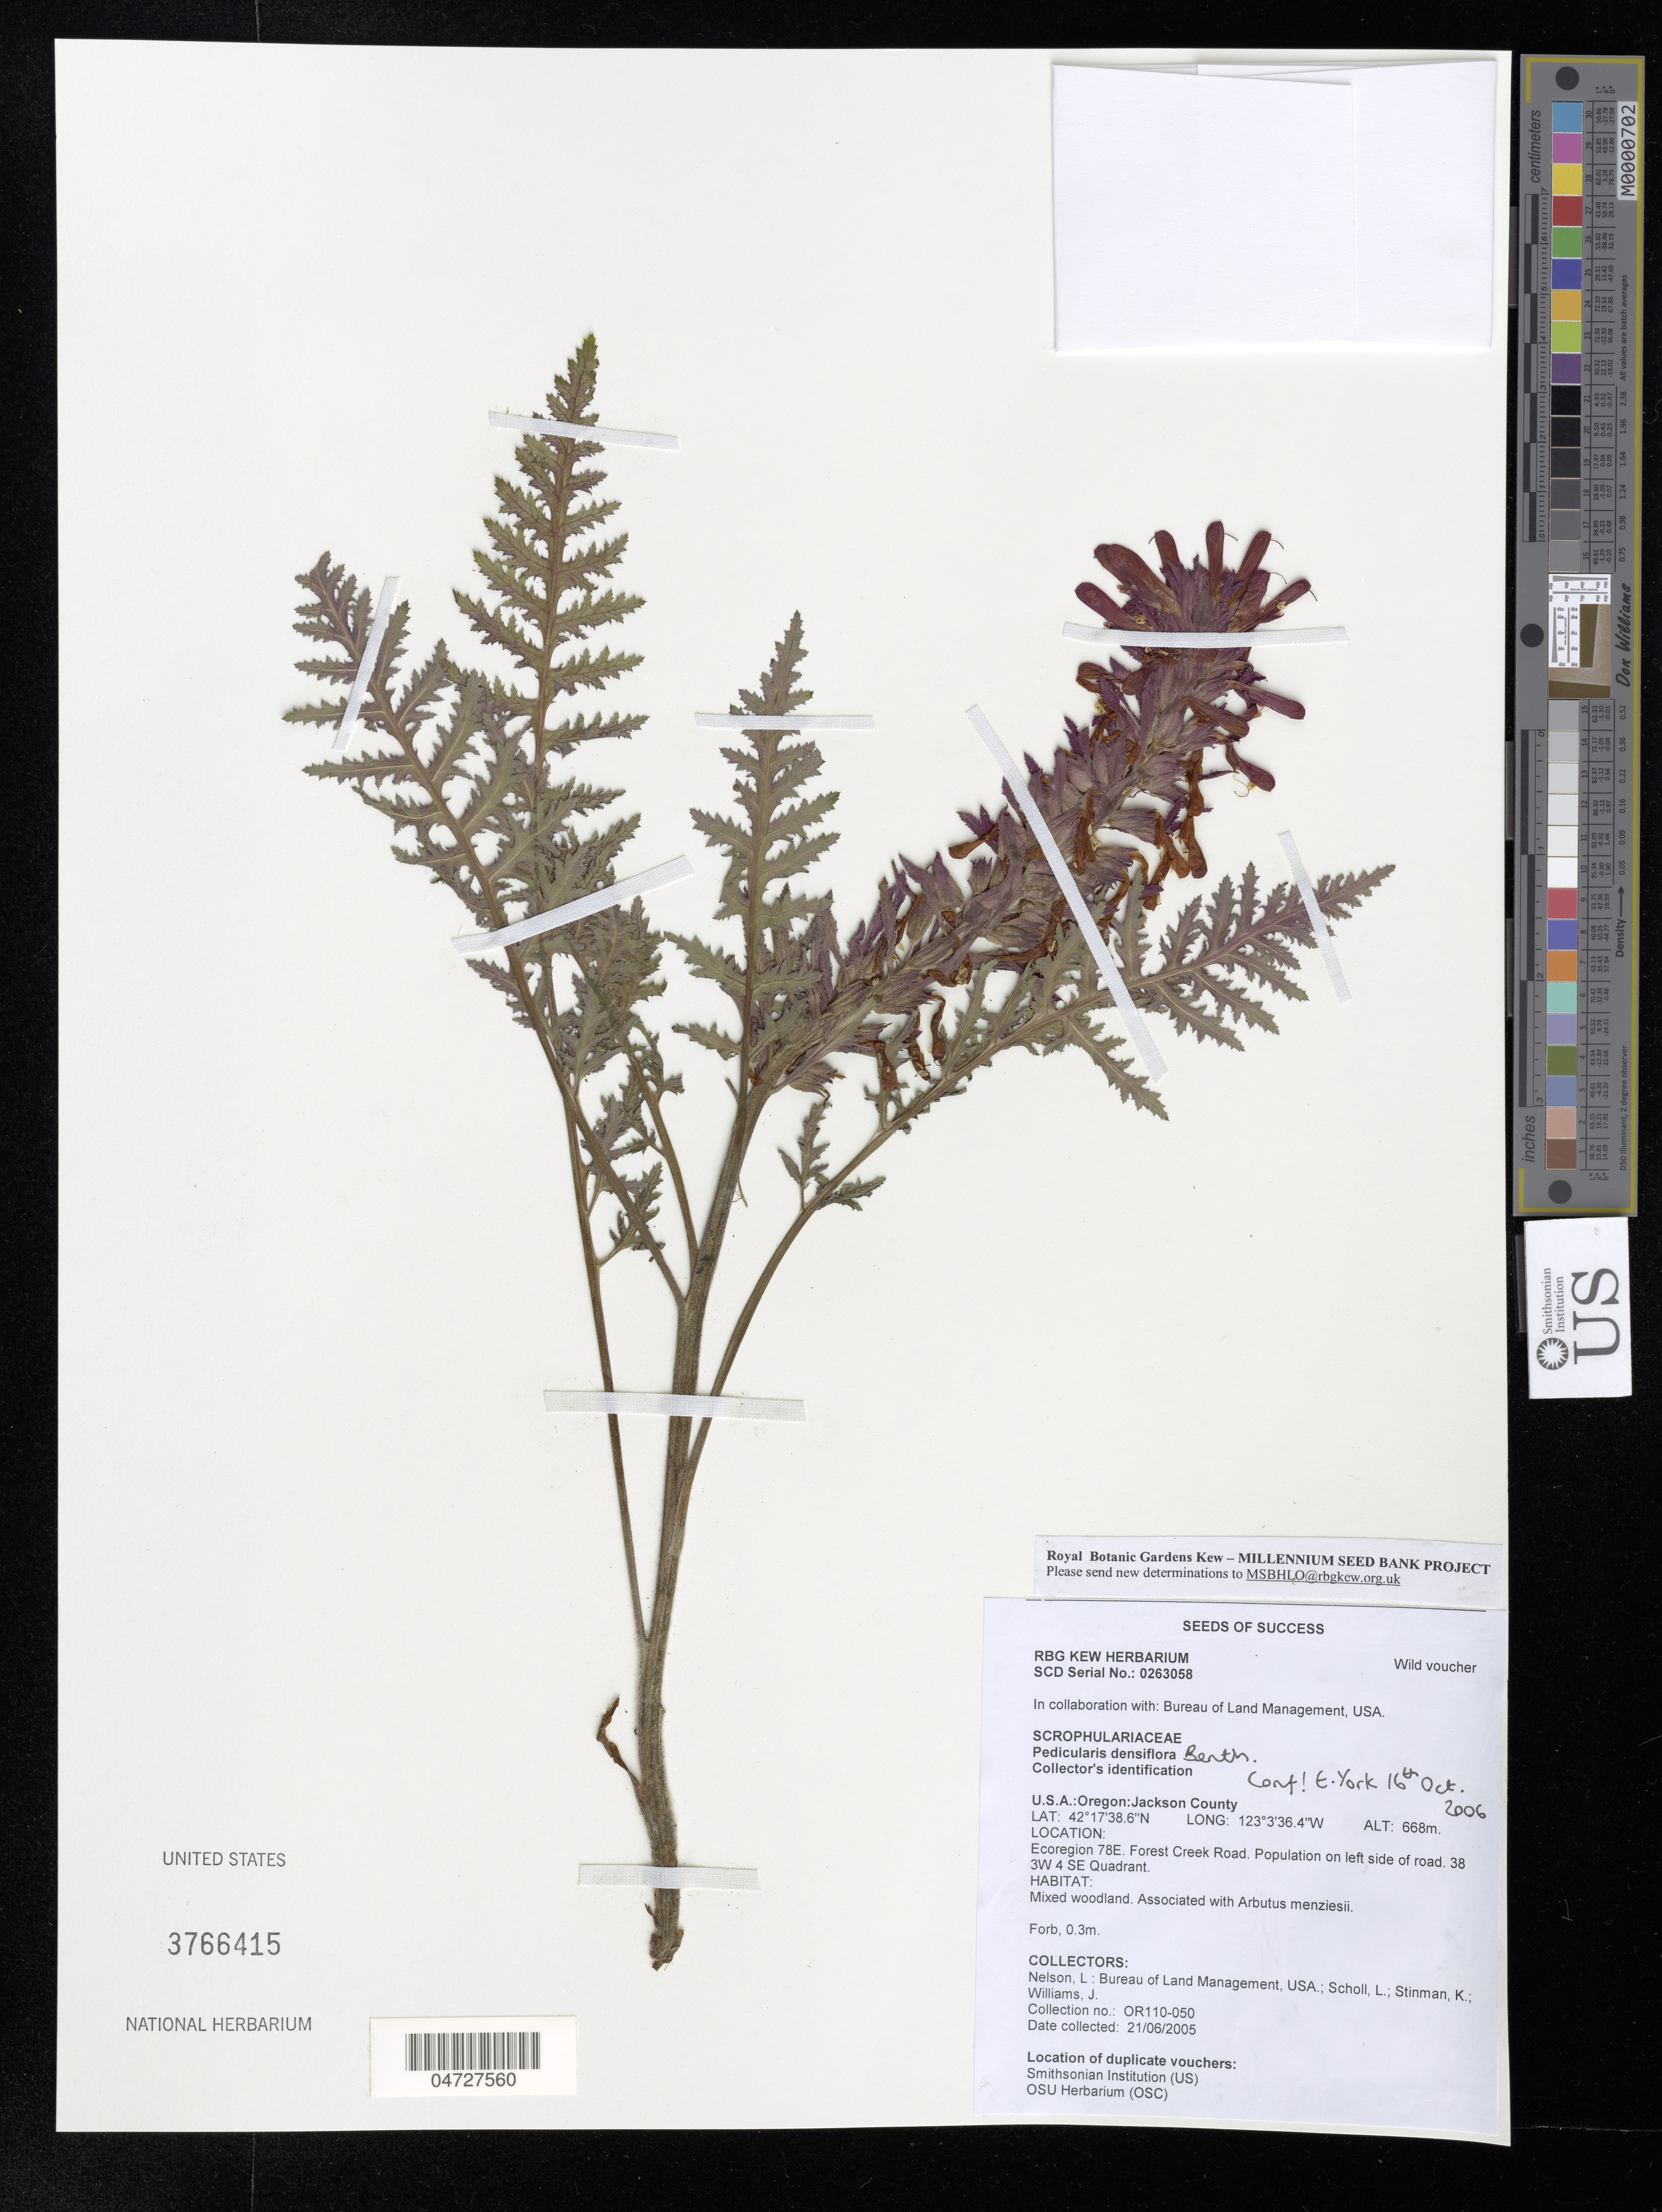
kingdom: Plantae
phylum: Tracheophyta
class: Magnoliopsida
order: Lamiales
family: Orobanchaceae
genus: Pedicularis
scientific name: Pedicularis densiflora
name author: Benth.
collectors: L. Nelson, L. Scholl, K. Stinman & J. Williams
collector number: OR110-050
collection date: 2005-06-21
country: United States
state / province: Oregon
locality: Jackson County. Ecoregion 78E. Forest Creek Road. Population on left side of road. 38 3W 4 SE Quadrant.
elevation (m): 668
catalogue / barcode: US 3766415